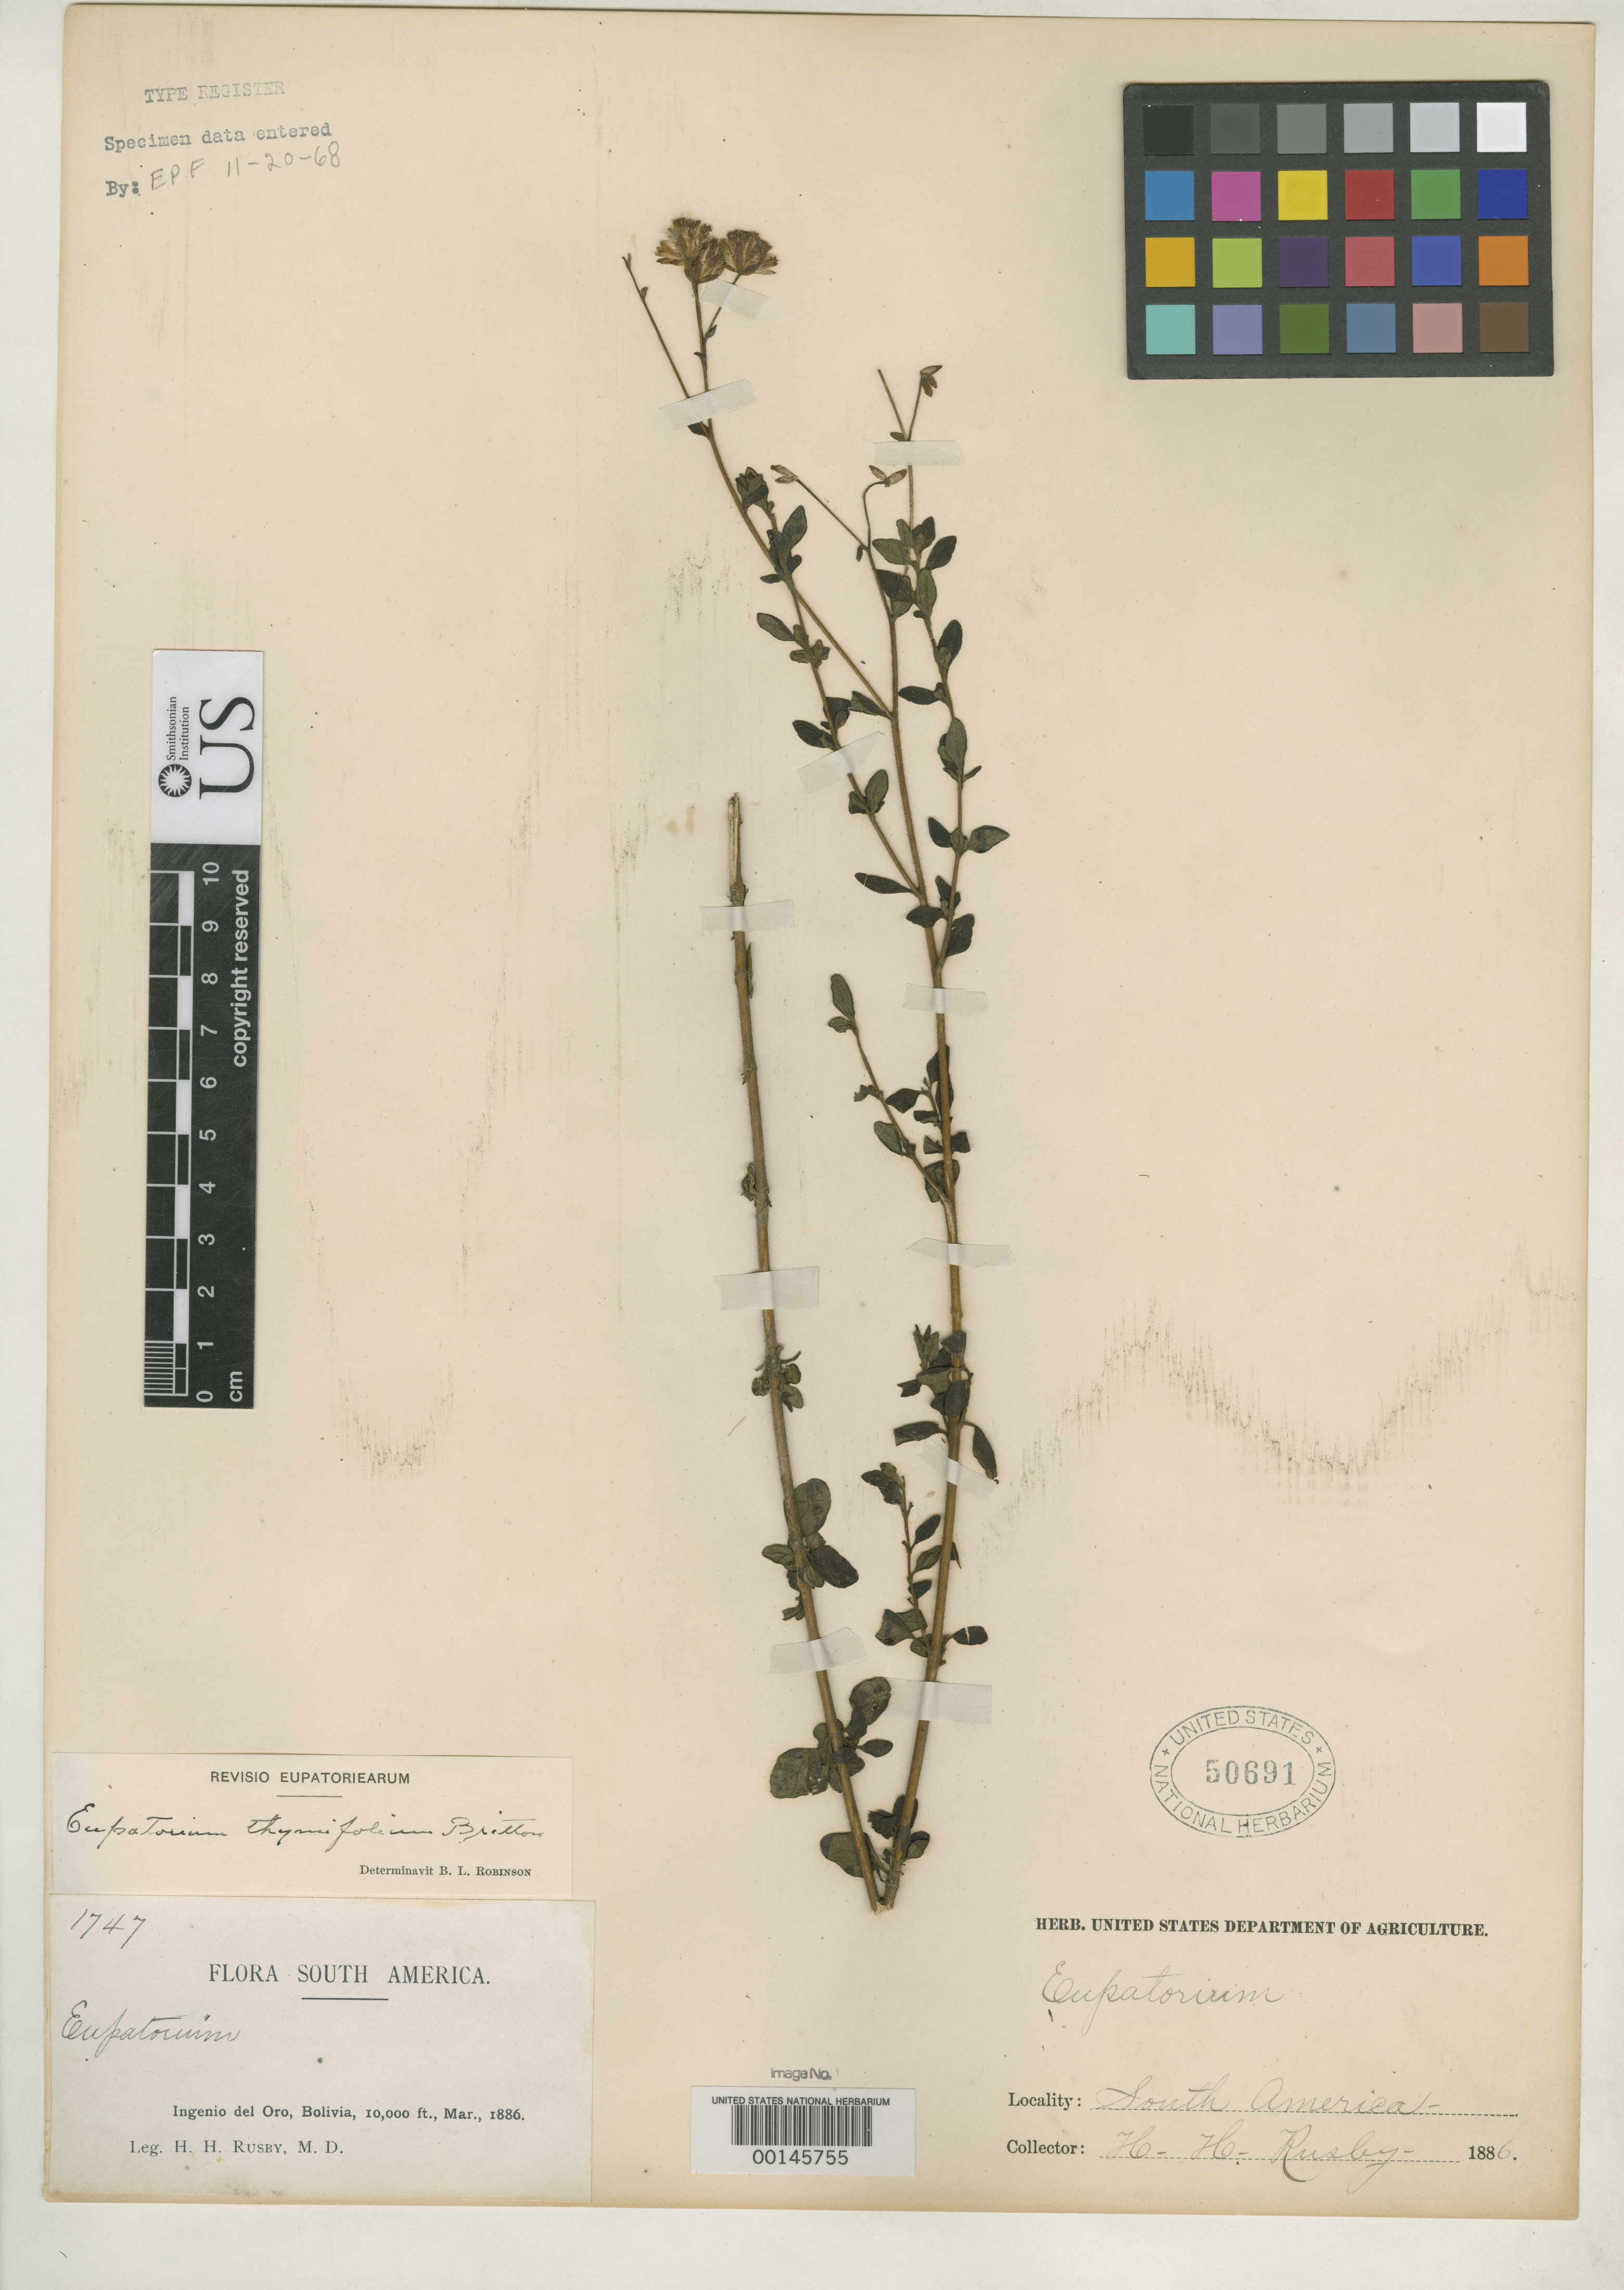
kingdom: Plantae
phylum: Tracheophyta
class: Magnoliopsida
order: Asterales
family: Asteraceae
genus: Eupatorium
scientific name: Eupatorium thymifolium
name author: Britton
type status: Isotype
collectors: H. H. Rusby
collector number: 1747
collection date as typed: Mar., 1886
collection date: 1886-03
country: Bolivia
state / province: Potosí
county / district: Potasí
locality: Ingenio del Oro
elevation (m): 3048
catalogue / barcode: US 50691